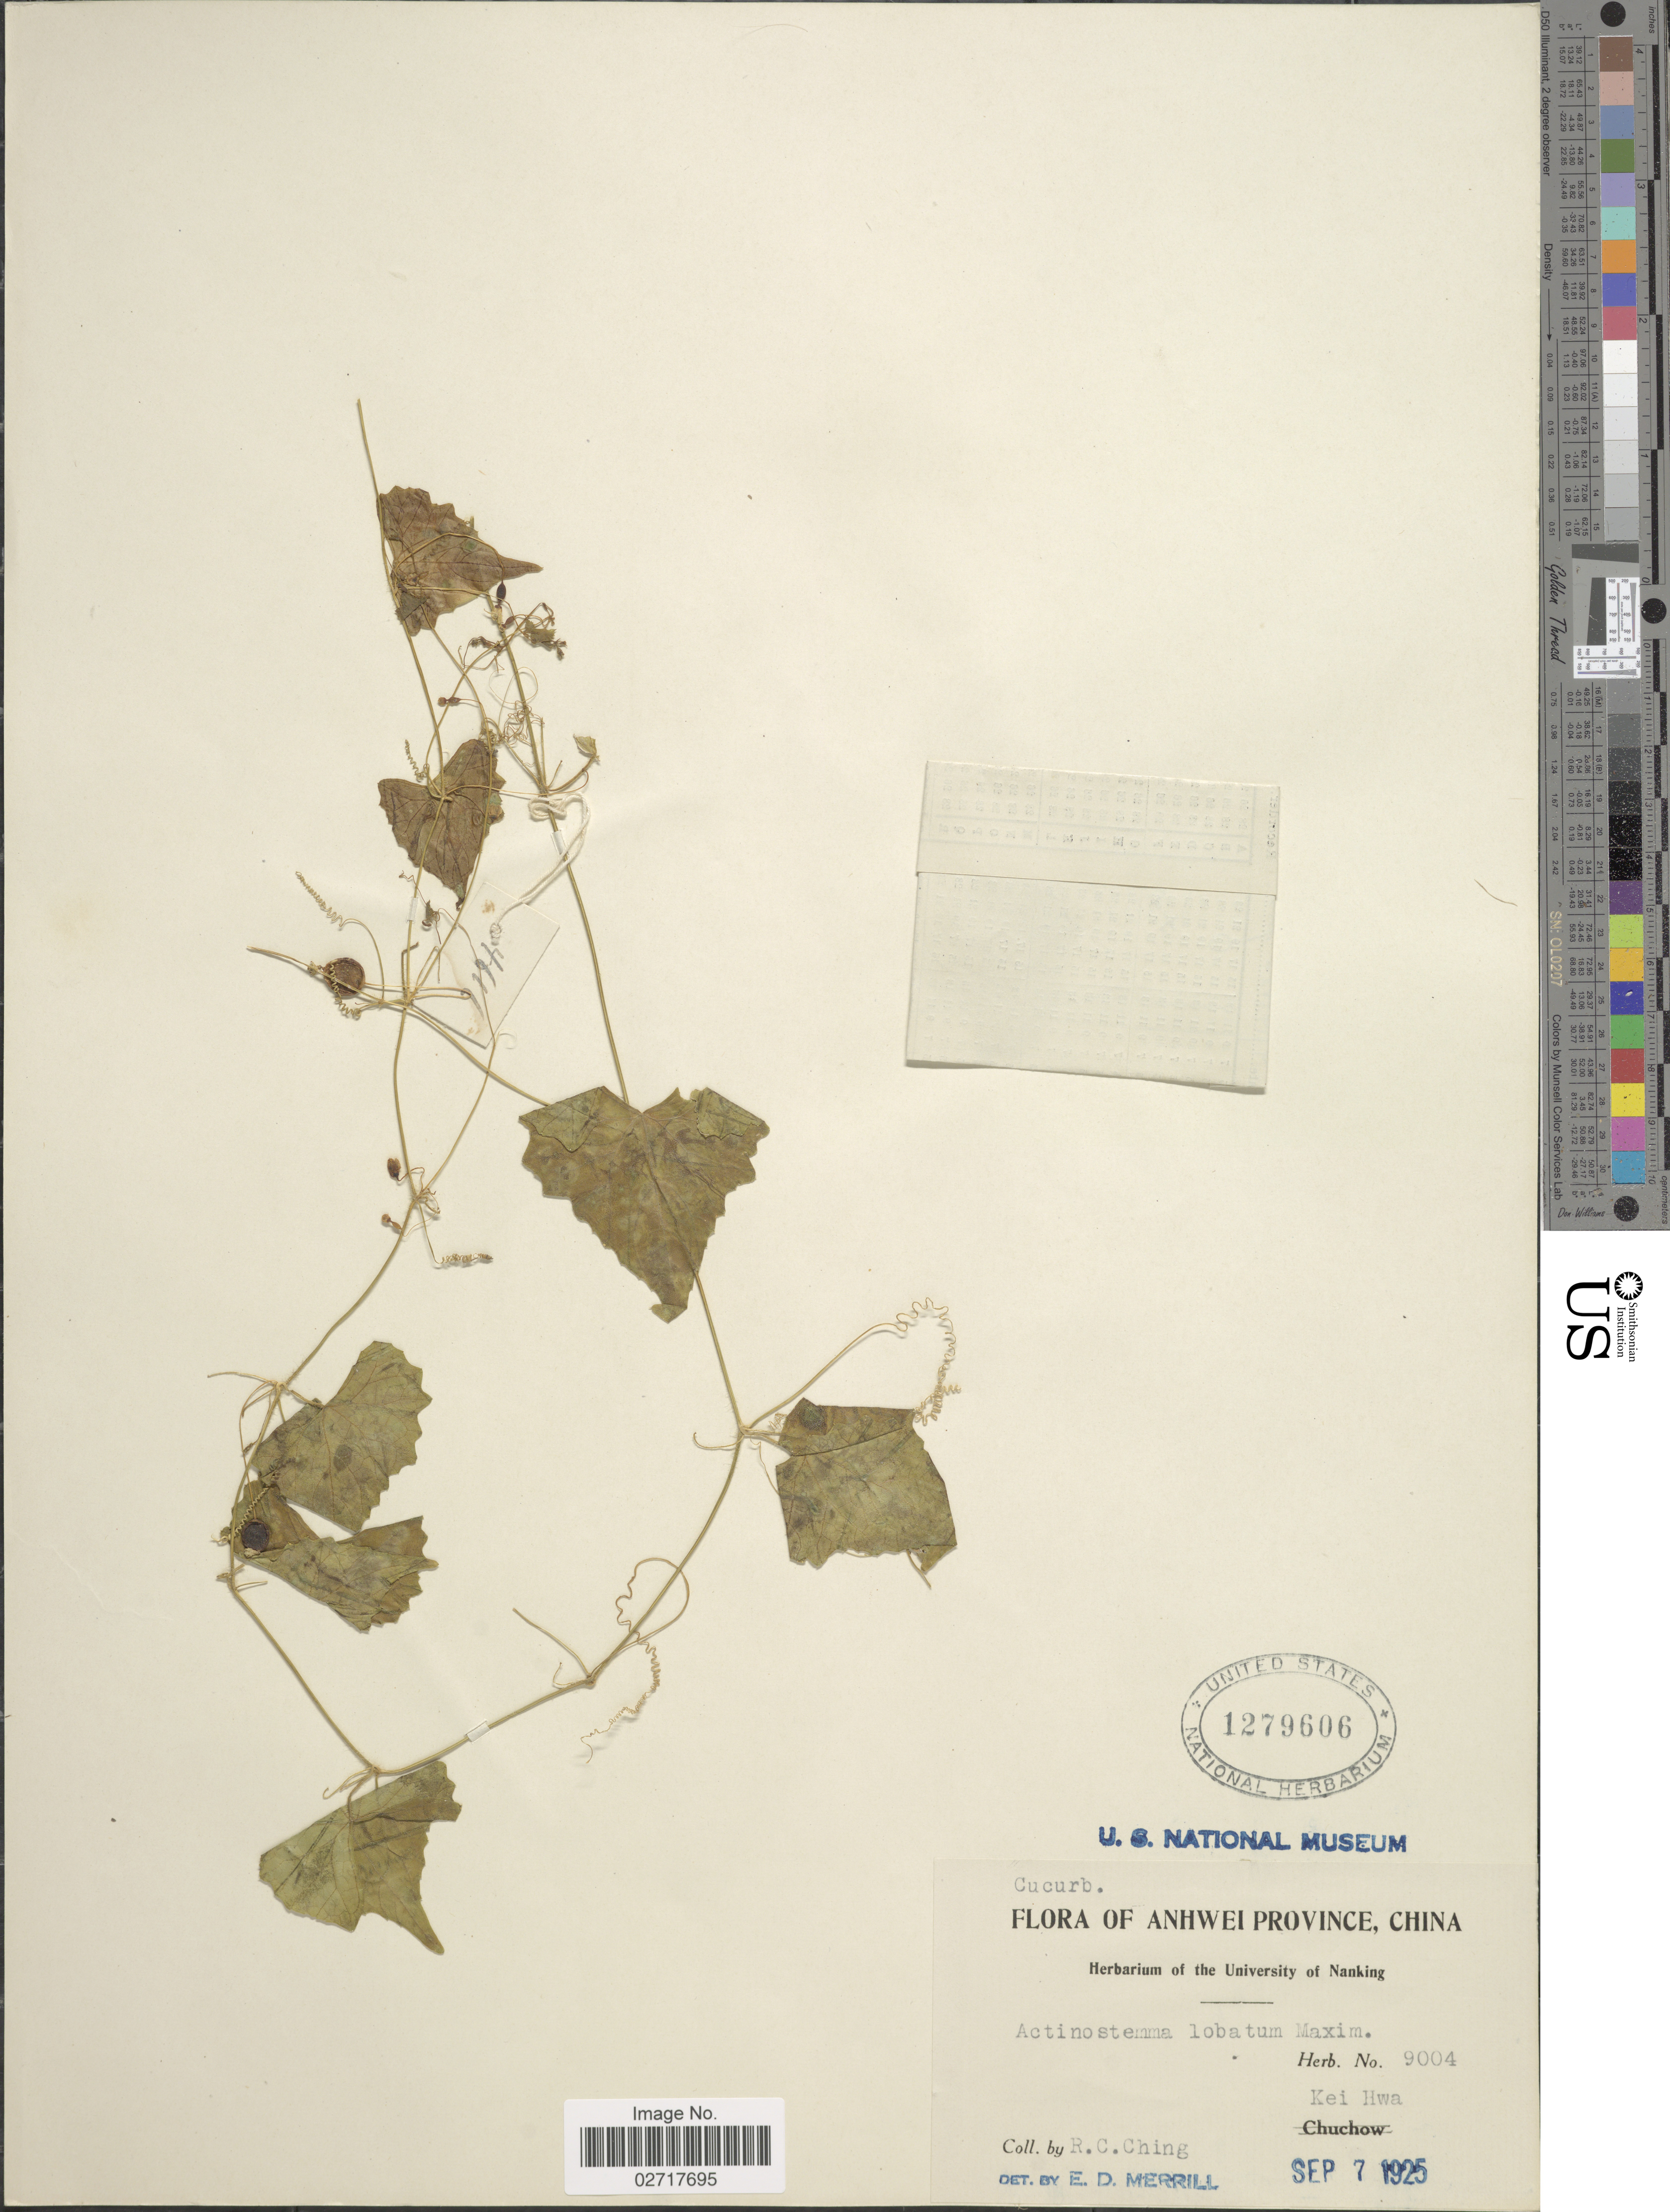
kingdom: Plantae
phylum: Tracheophyta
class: Magnoliopsida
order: Cucurbitales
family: Cucurbitaceae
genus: Actinostemma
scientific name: Actinostemma tenerum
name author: Griff.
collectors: R. C. Ching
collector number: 9004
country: China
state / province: Anhui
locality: Anhwei Province, Kei Hwa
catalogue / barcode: US 1279606